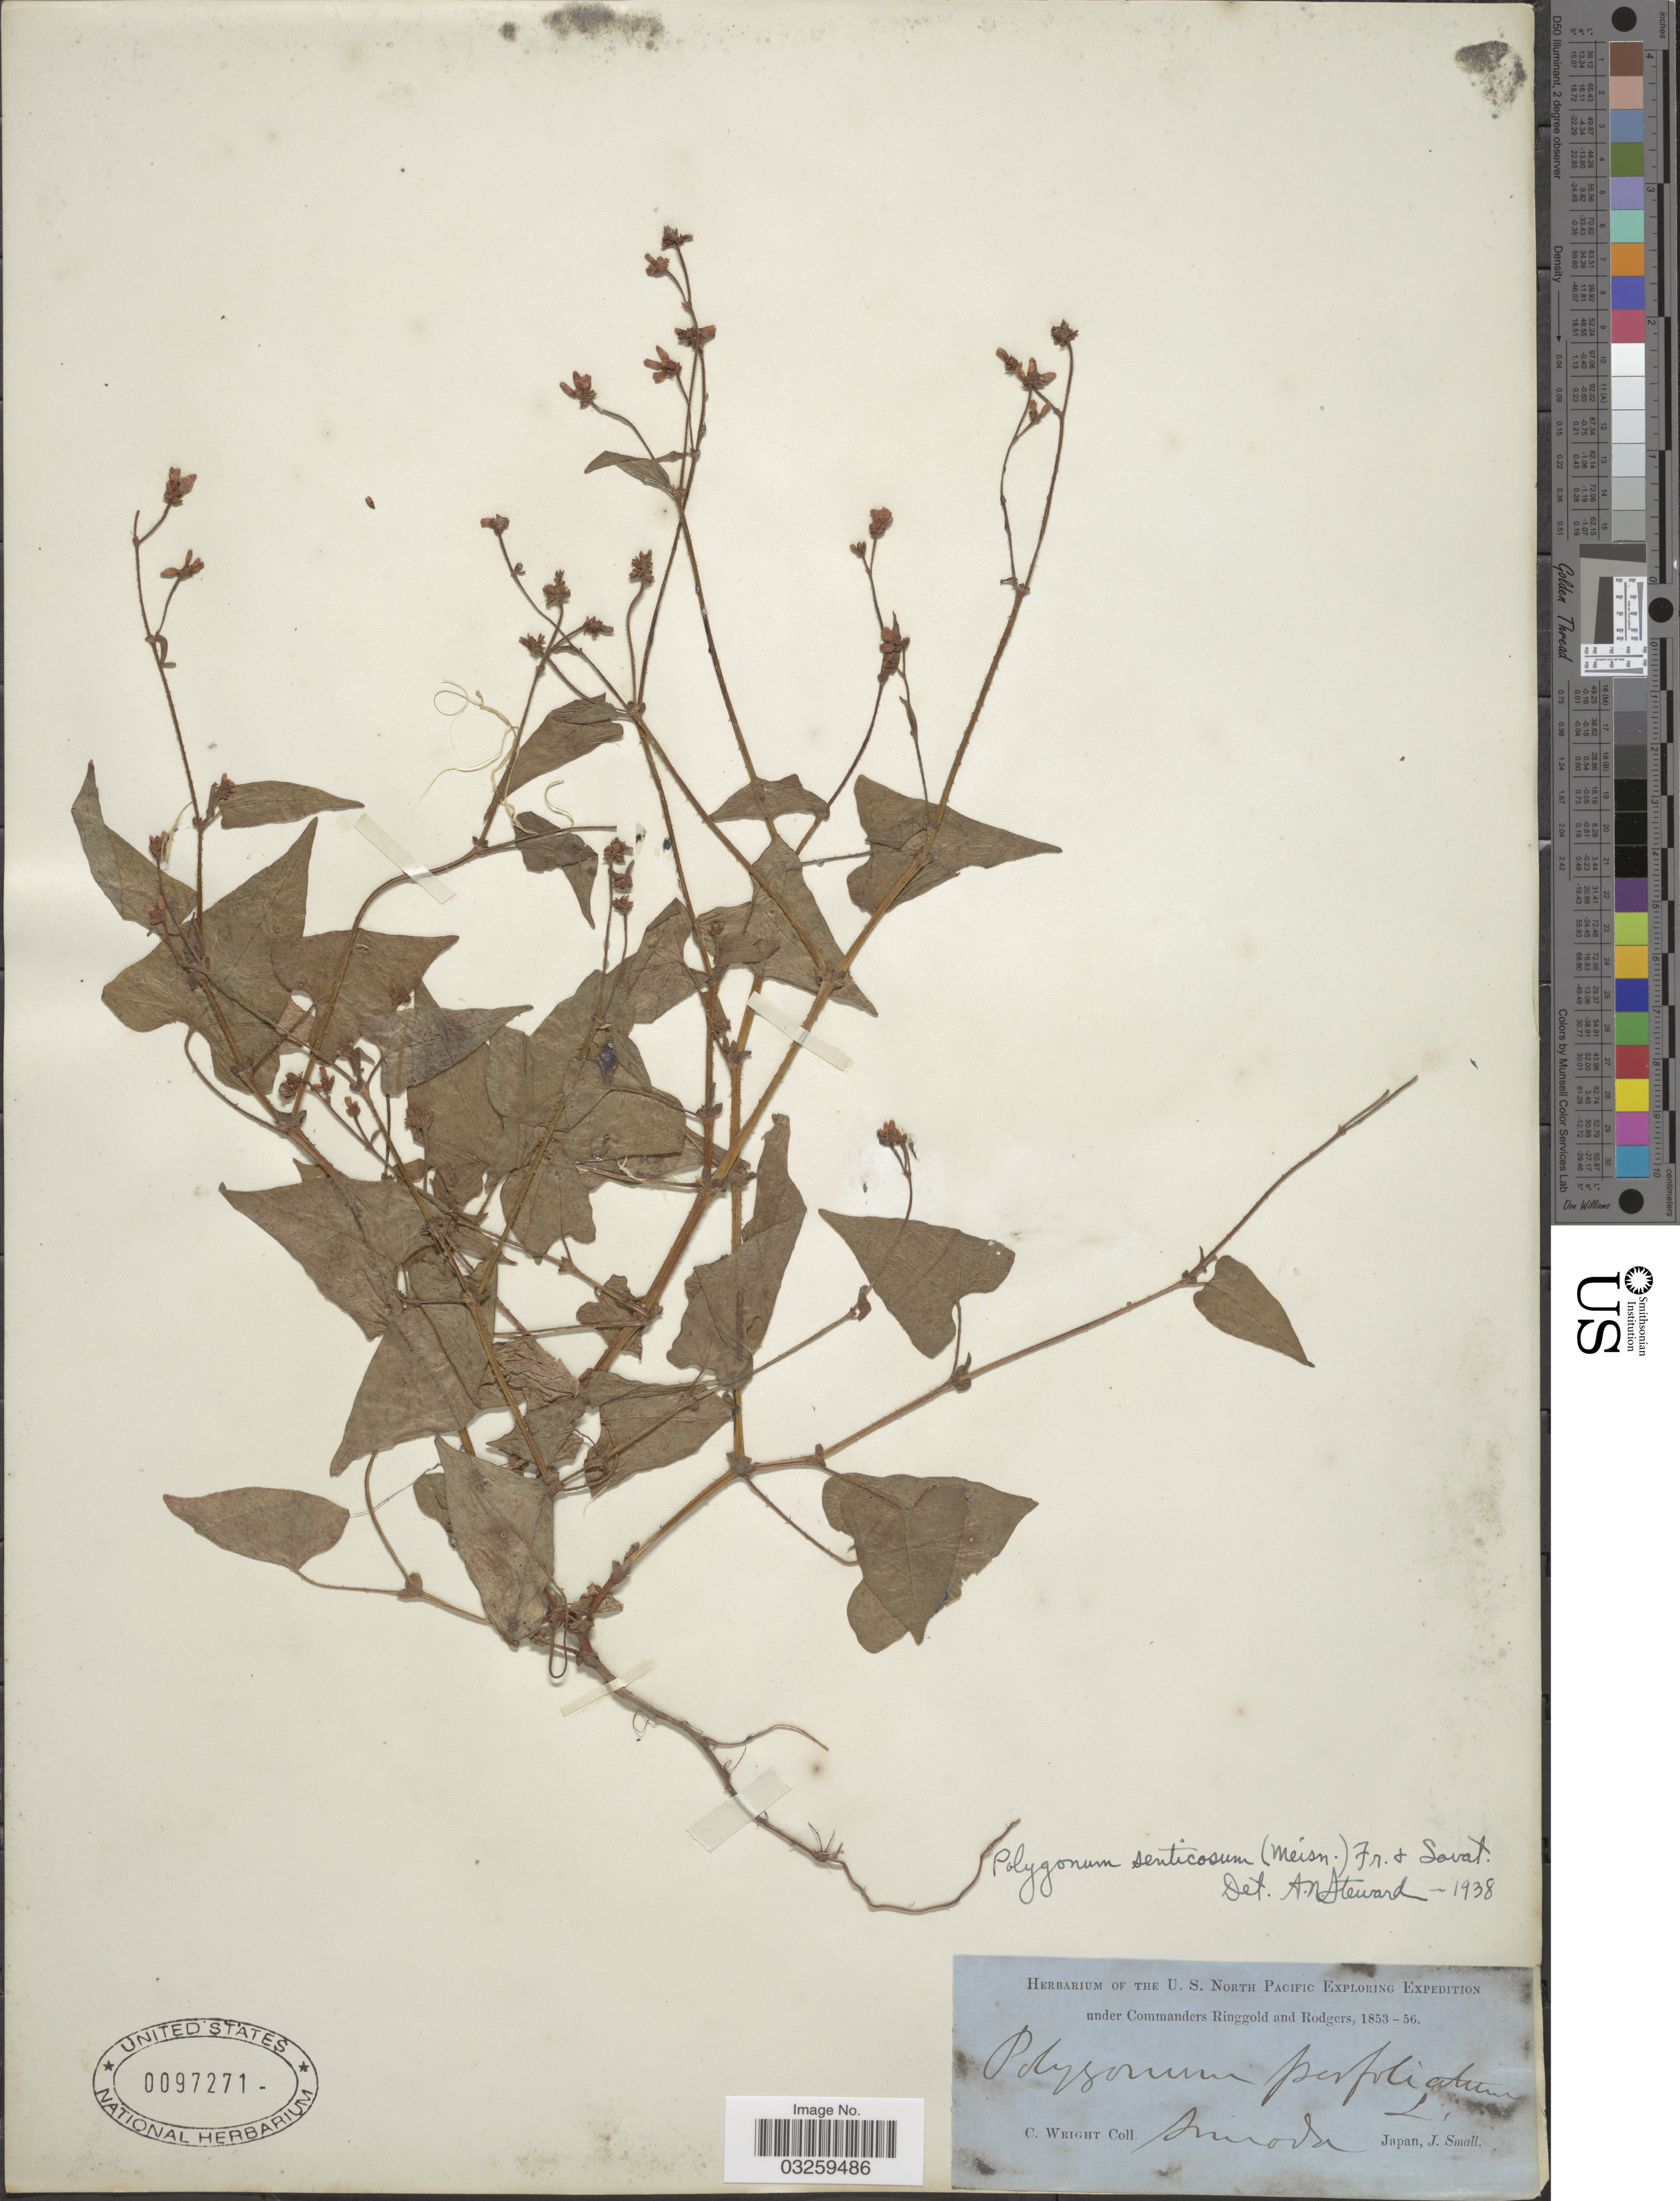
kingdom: Plantae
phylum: Tracheophyta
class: Magnoliopsida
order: Caryophyllales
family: Polygonaceae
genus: Polygonum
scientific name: Polygonum senticosum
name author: Franch. & Sav.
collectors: C. Wright & J. Small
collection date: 1853/1856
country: Japan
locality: U.S. North Pacific, Simoda.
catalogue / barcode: US 97271